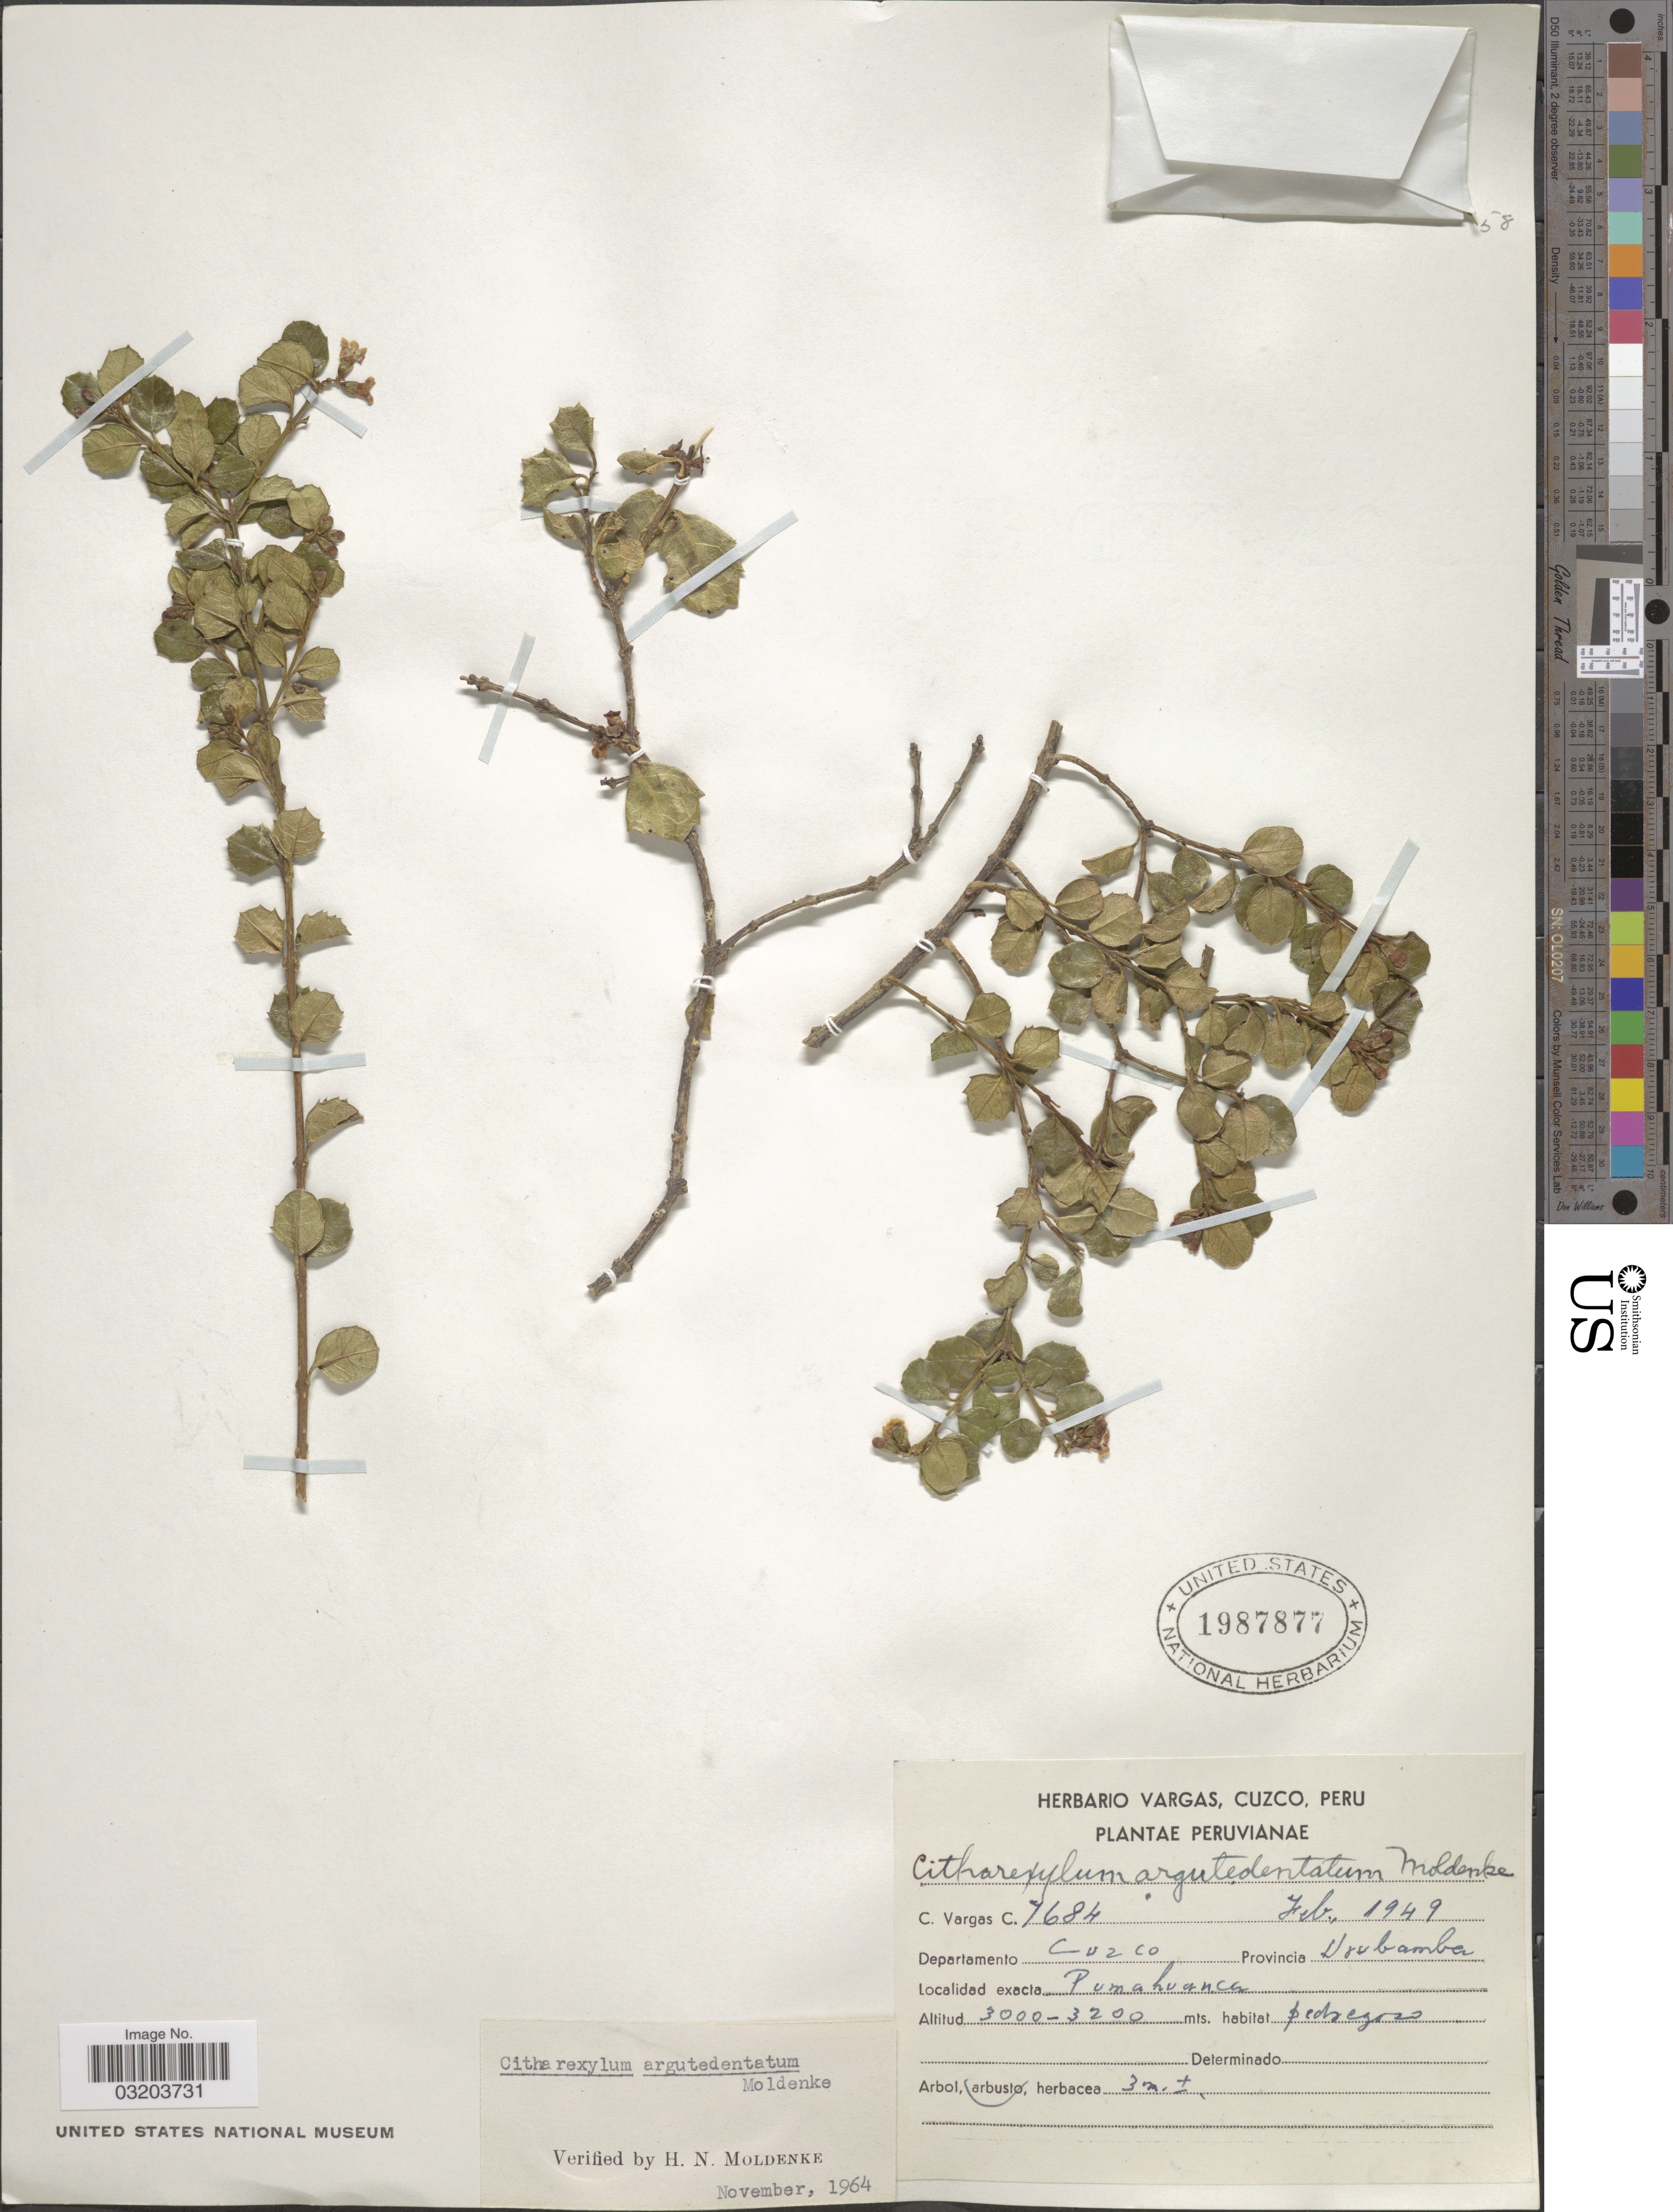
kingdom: Plantae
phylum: Tracheophyta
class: Magnoliopsida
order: Lamiales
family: Verbenaceae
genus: Citharexylum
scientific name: Citharexylum argutedentatum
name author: Moldenke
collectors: C. Vargas Calderón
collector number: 7684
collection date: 1949-02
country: Peru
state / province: Cusco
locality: Departamento Cuzco. Provincia Urubamba. Pumahuanca.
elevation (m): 3000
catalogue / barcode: US 1987877